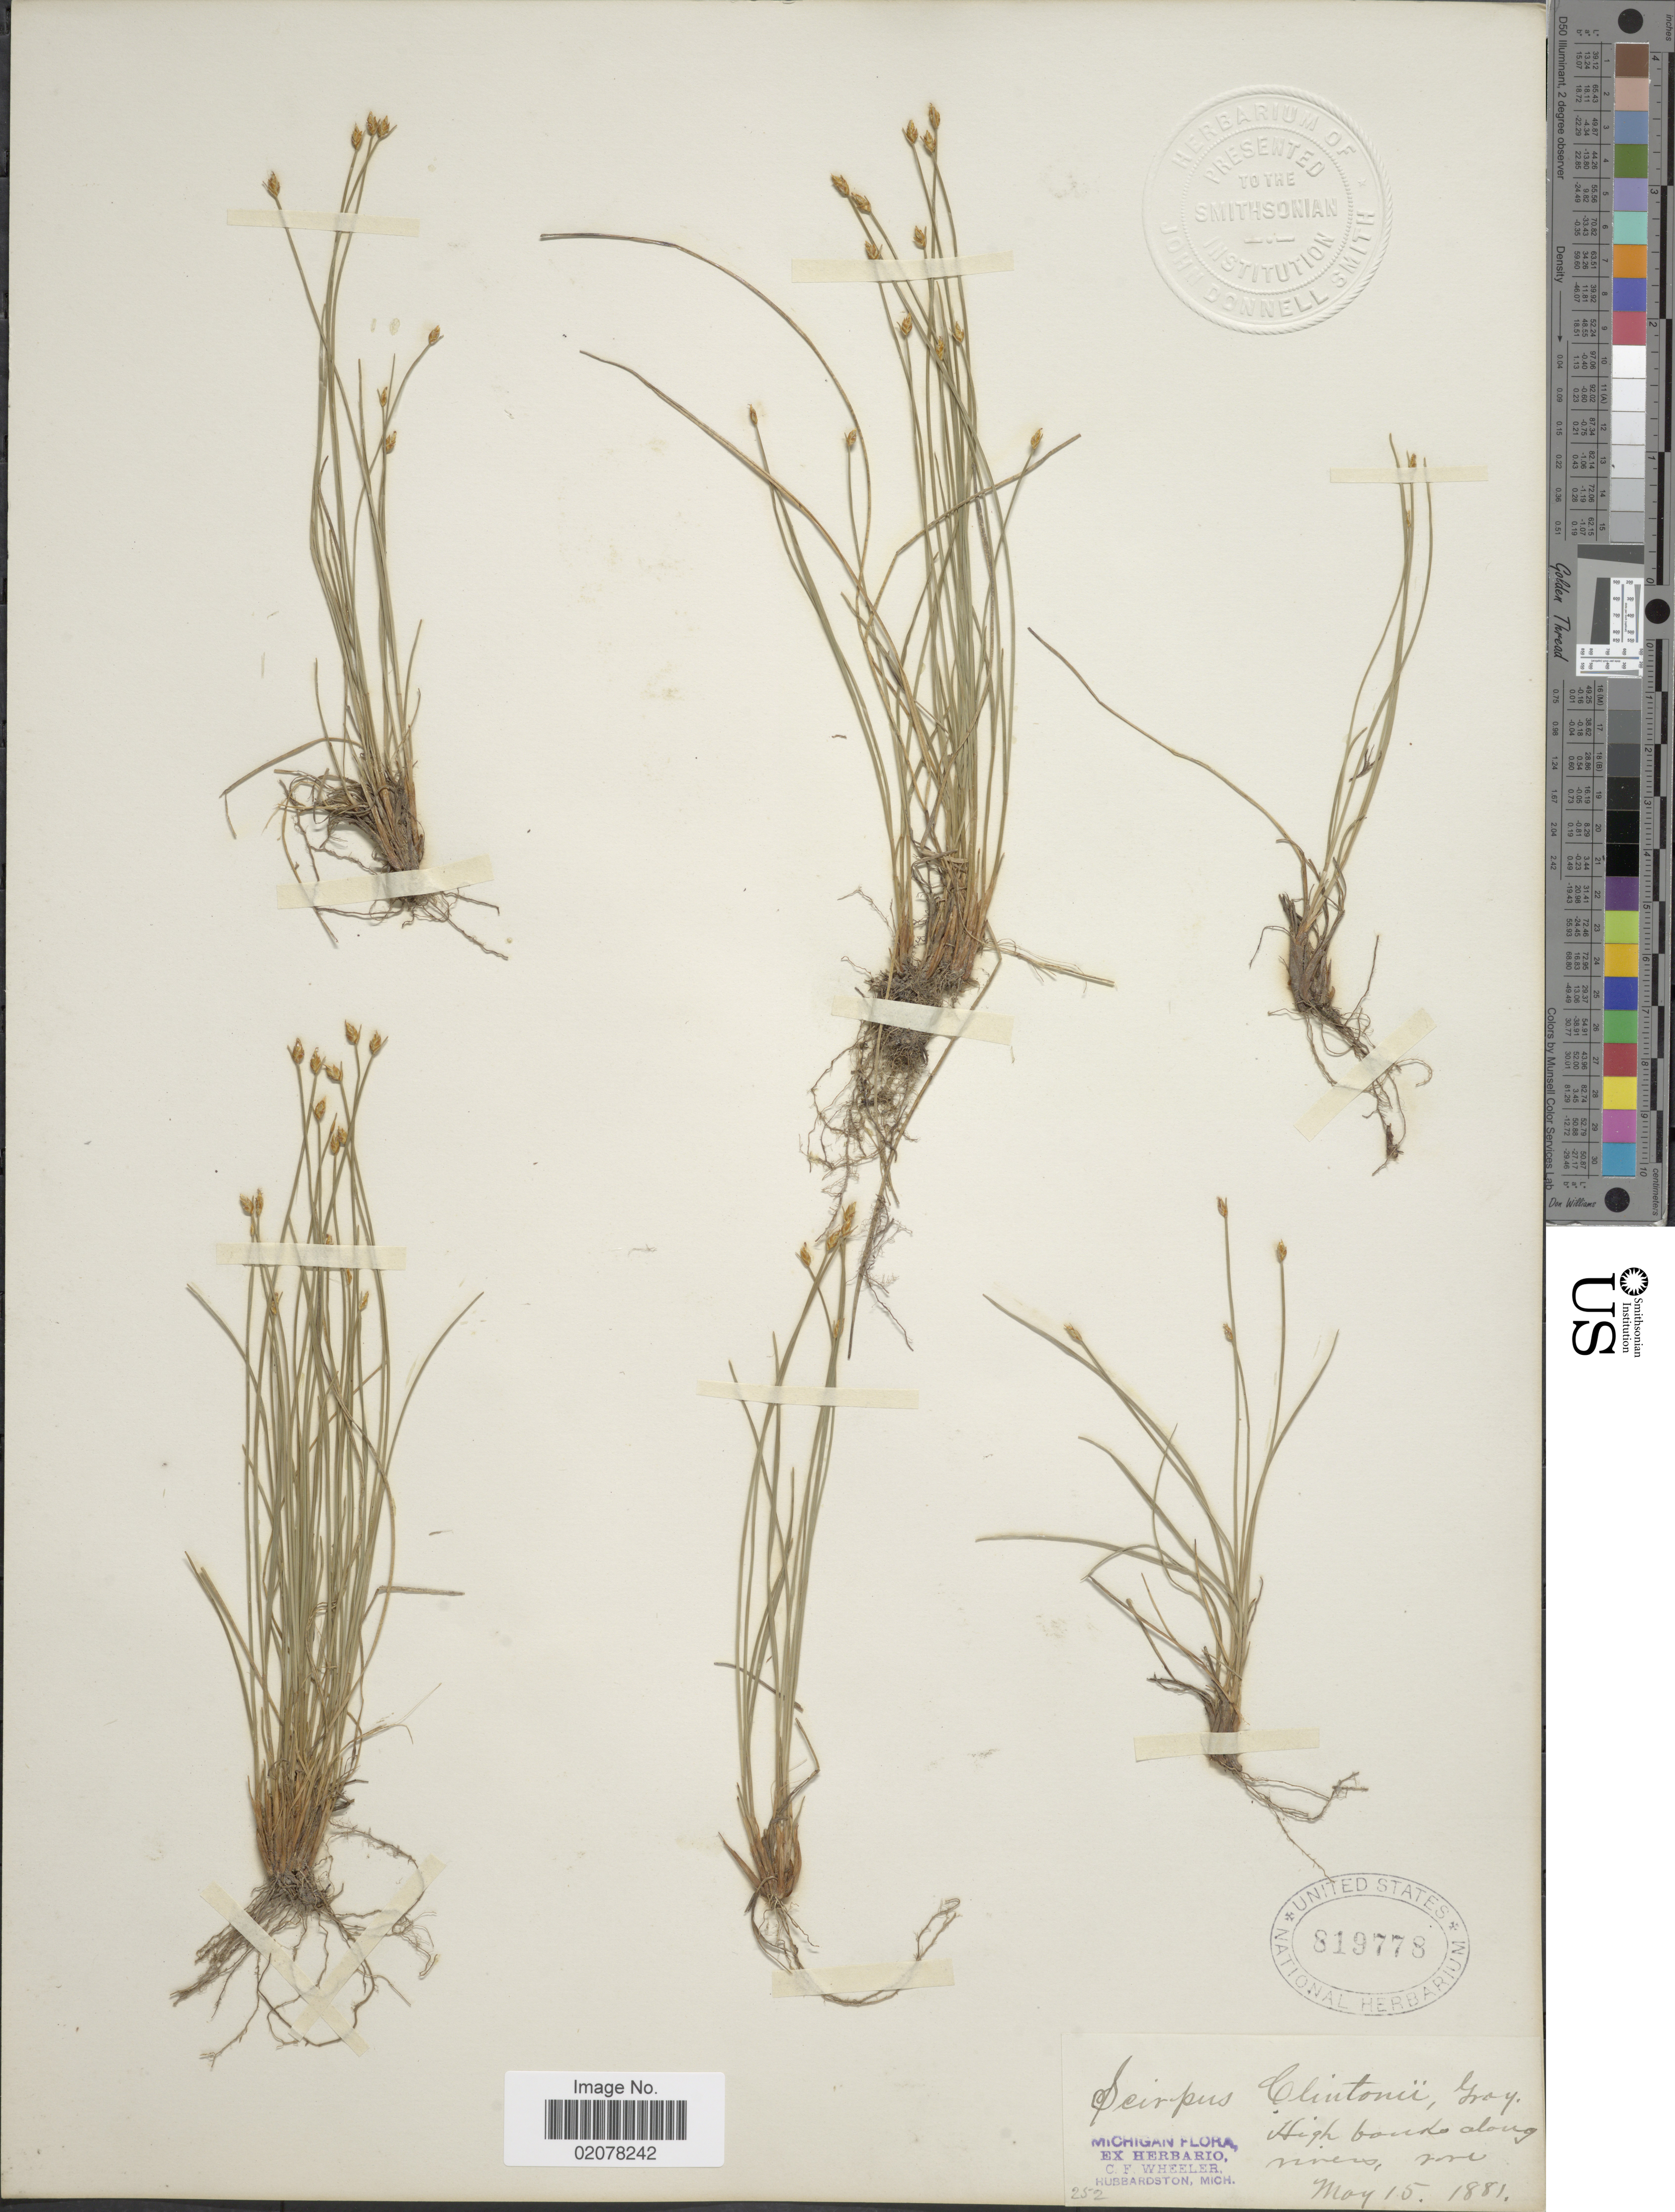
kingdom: Plantae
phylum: Tracheophyta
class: Liliopsida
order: Poales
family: Cyperaceae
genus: Trichophorum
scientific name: Trichophorum clintonii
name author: (A. Gray) S.G. Sm.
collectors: C. Wheeler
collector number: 252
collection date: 1881-05-15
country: United States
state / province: Michigan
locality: High banks along mines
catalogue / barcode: US 819778